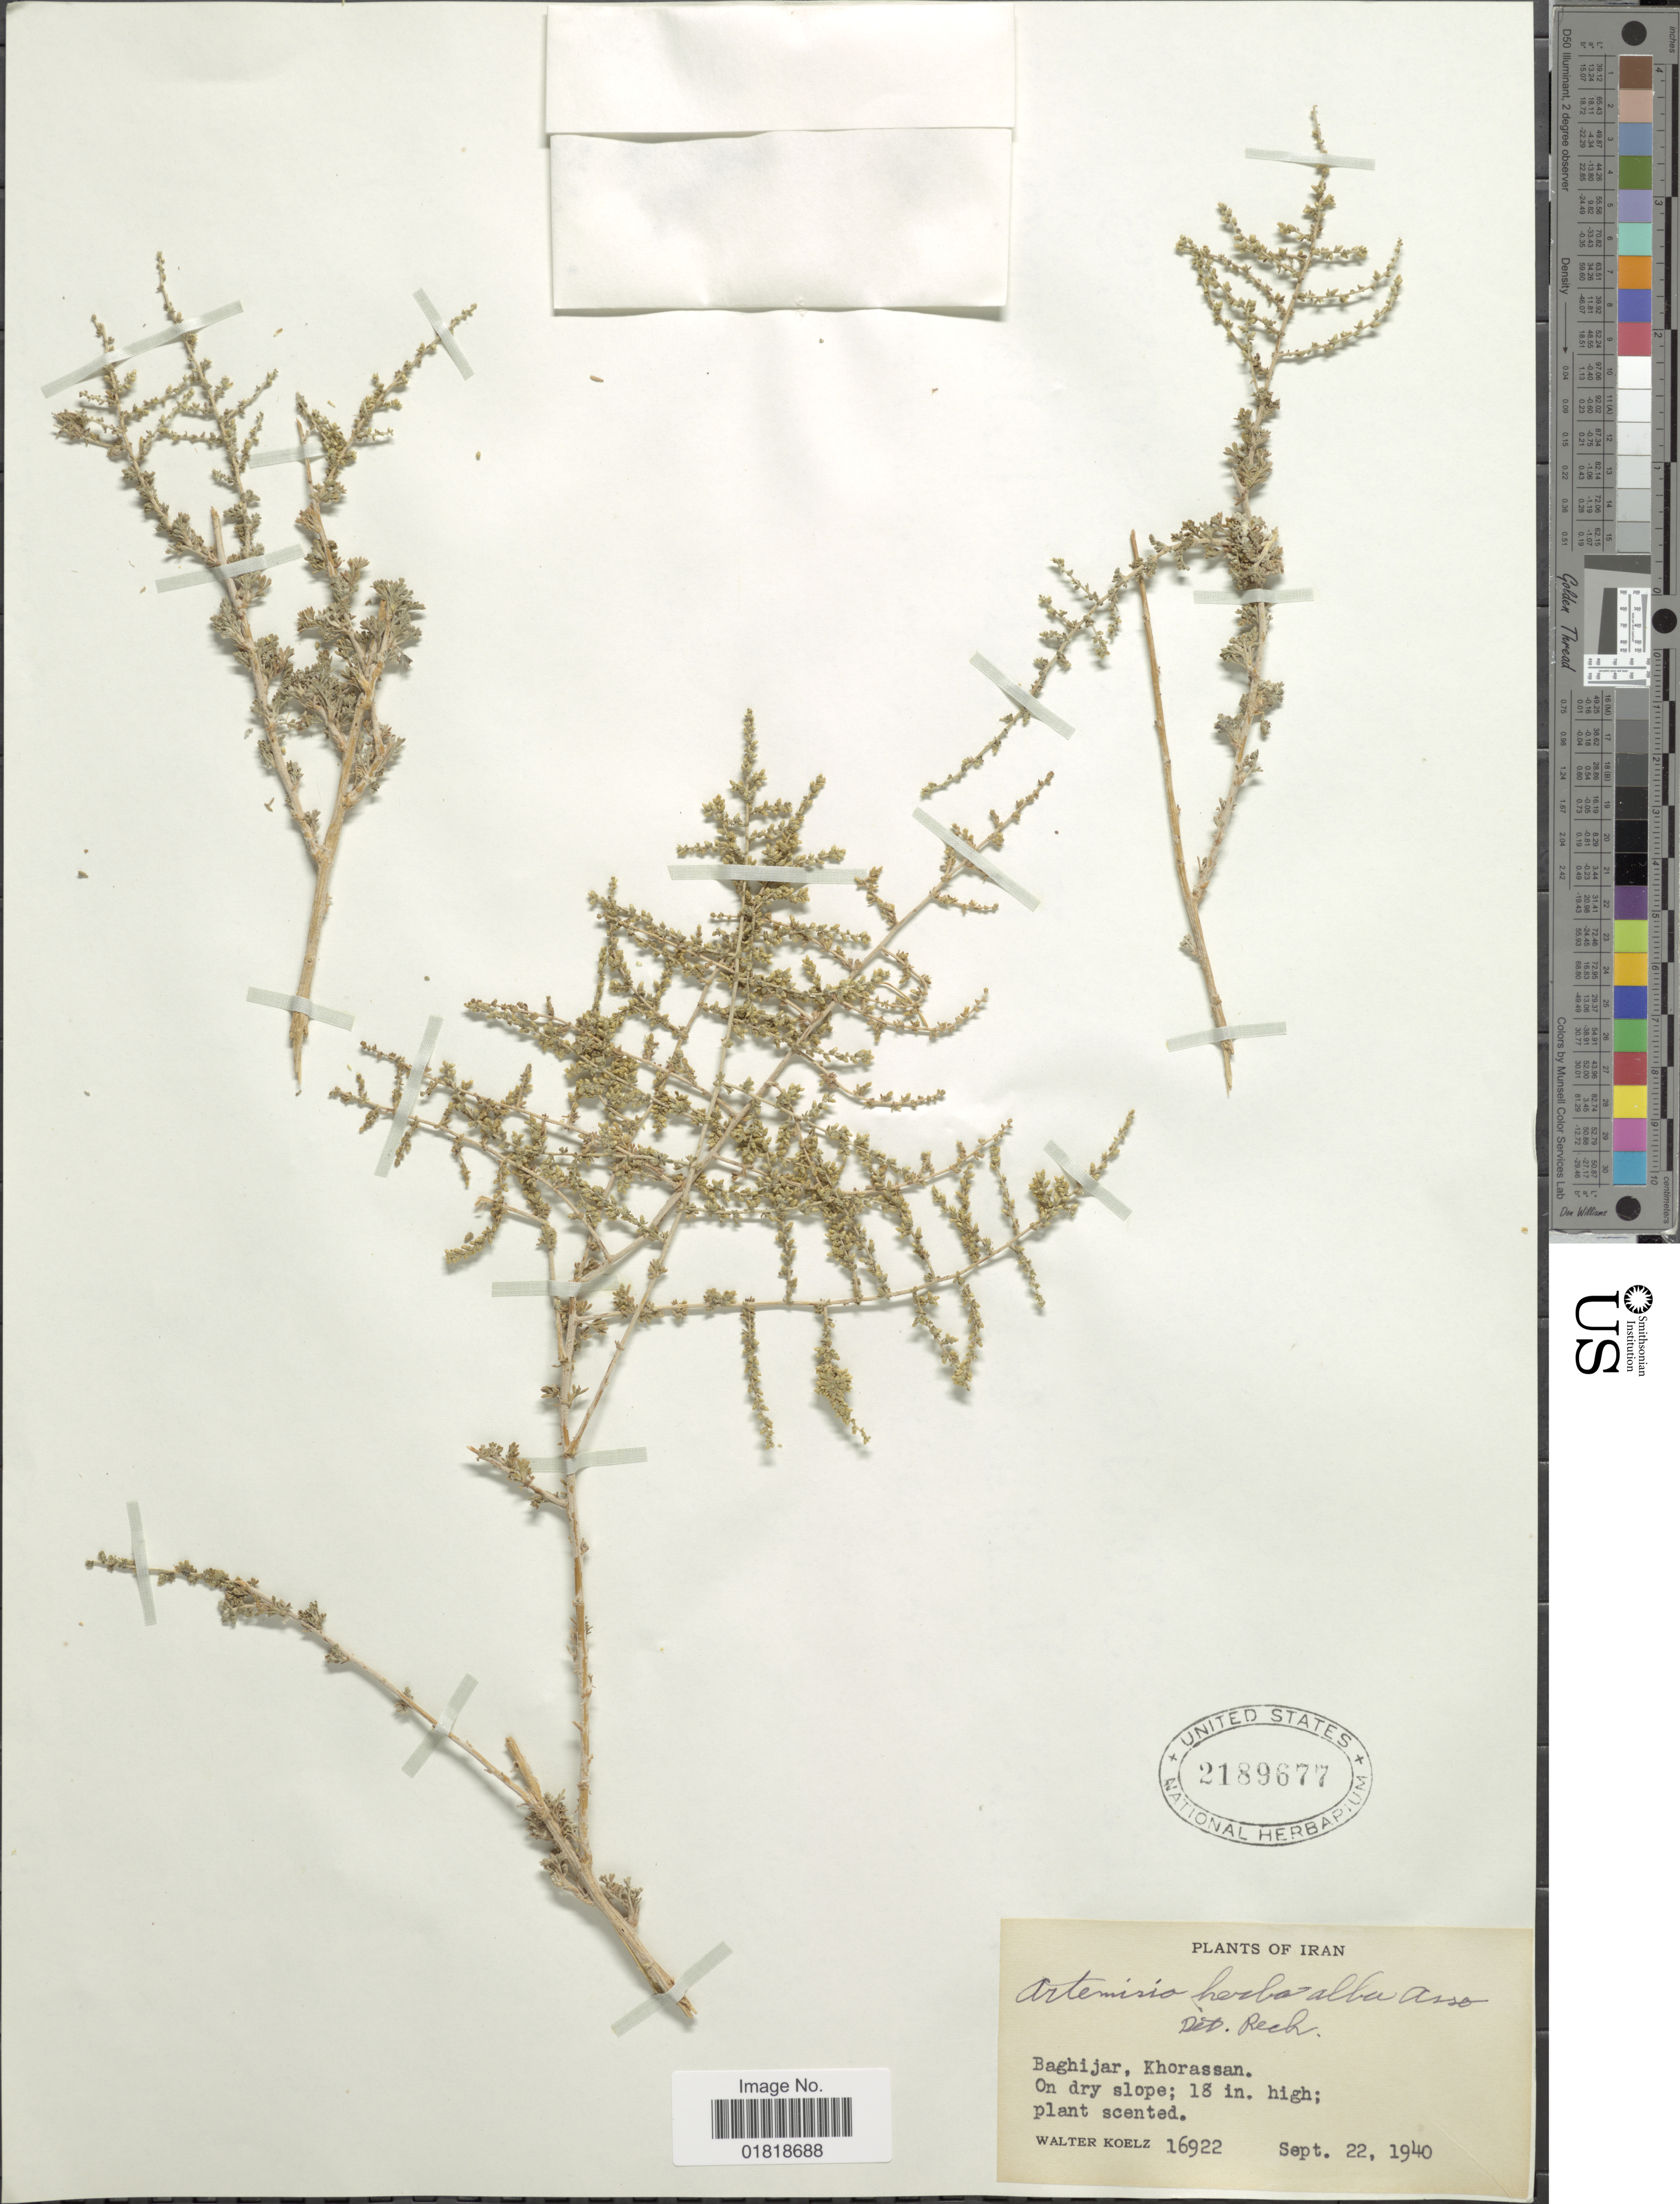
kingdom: Plantae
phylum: Tracheophyta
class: Magnoliopsida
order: Asterales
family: Asteraceae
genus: Artemisia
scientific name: Artemisia herba-alba asso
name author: Asso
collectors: W. N. Koelz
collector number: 16922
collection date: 1940-09-22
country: Iran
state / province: Khorasan [obsolete]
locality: Baghijar, Khorassan, on dry slope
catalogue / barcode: US 2189677